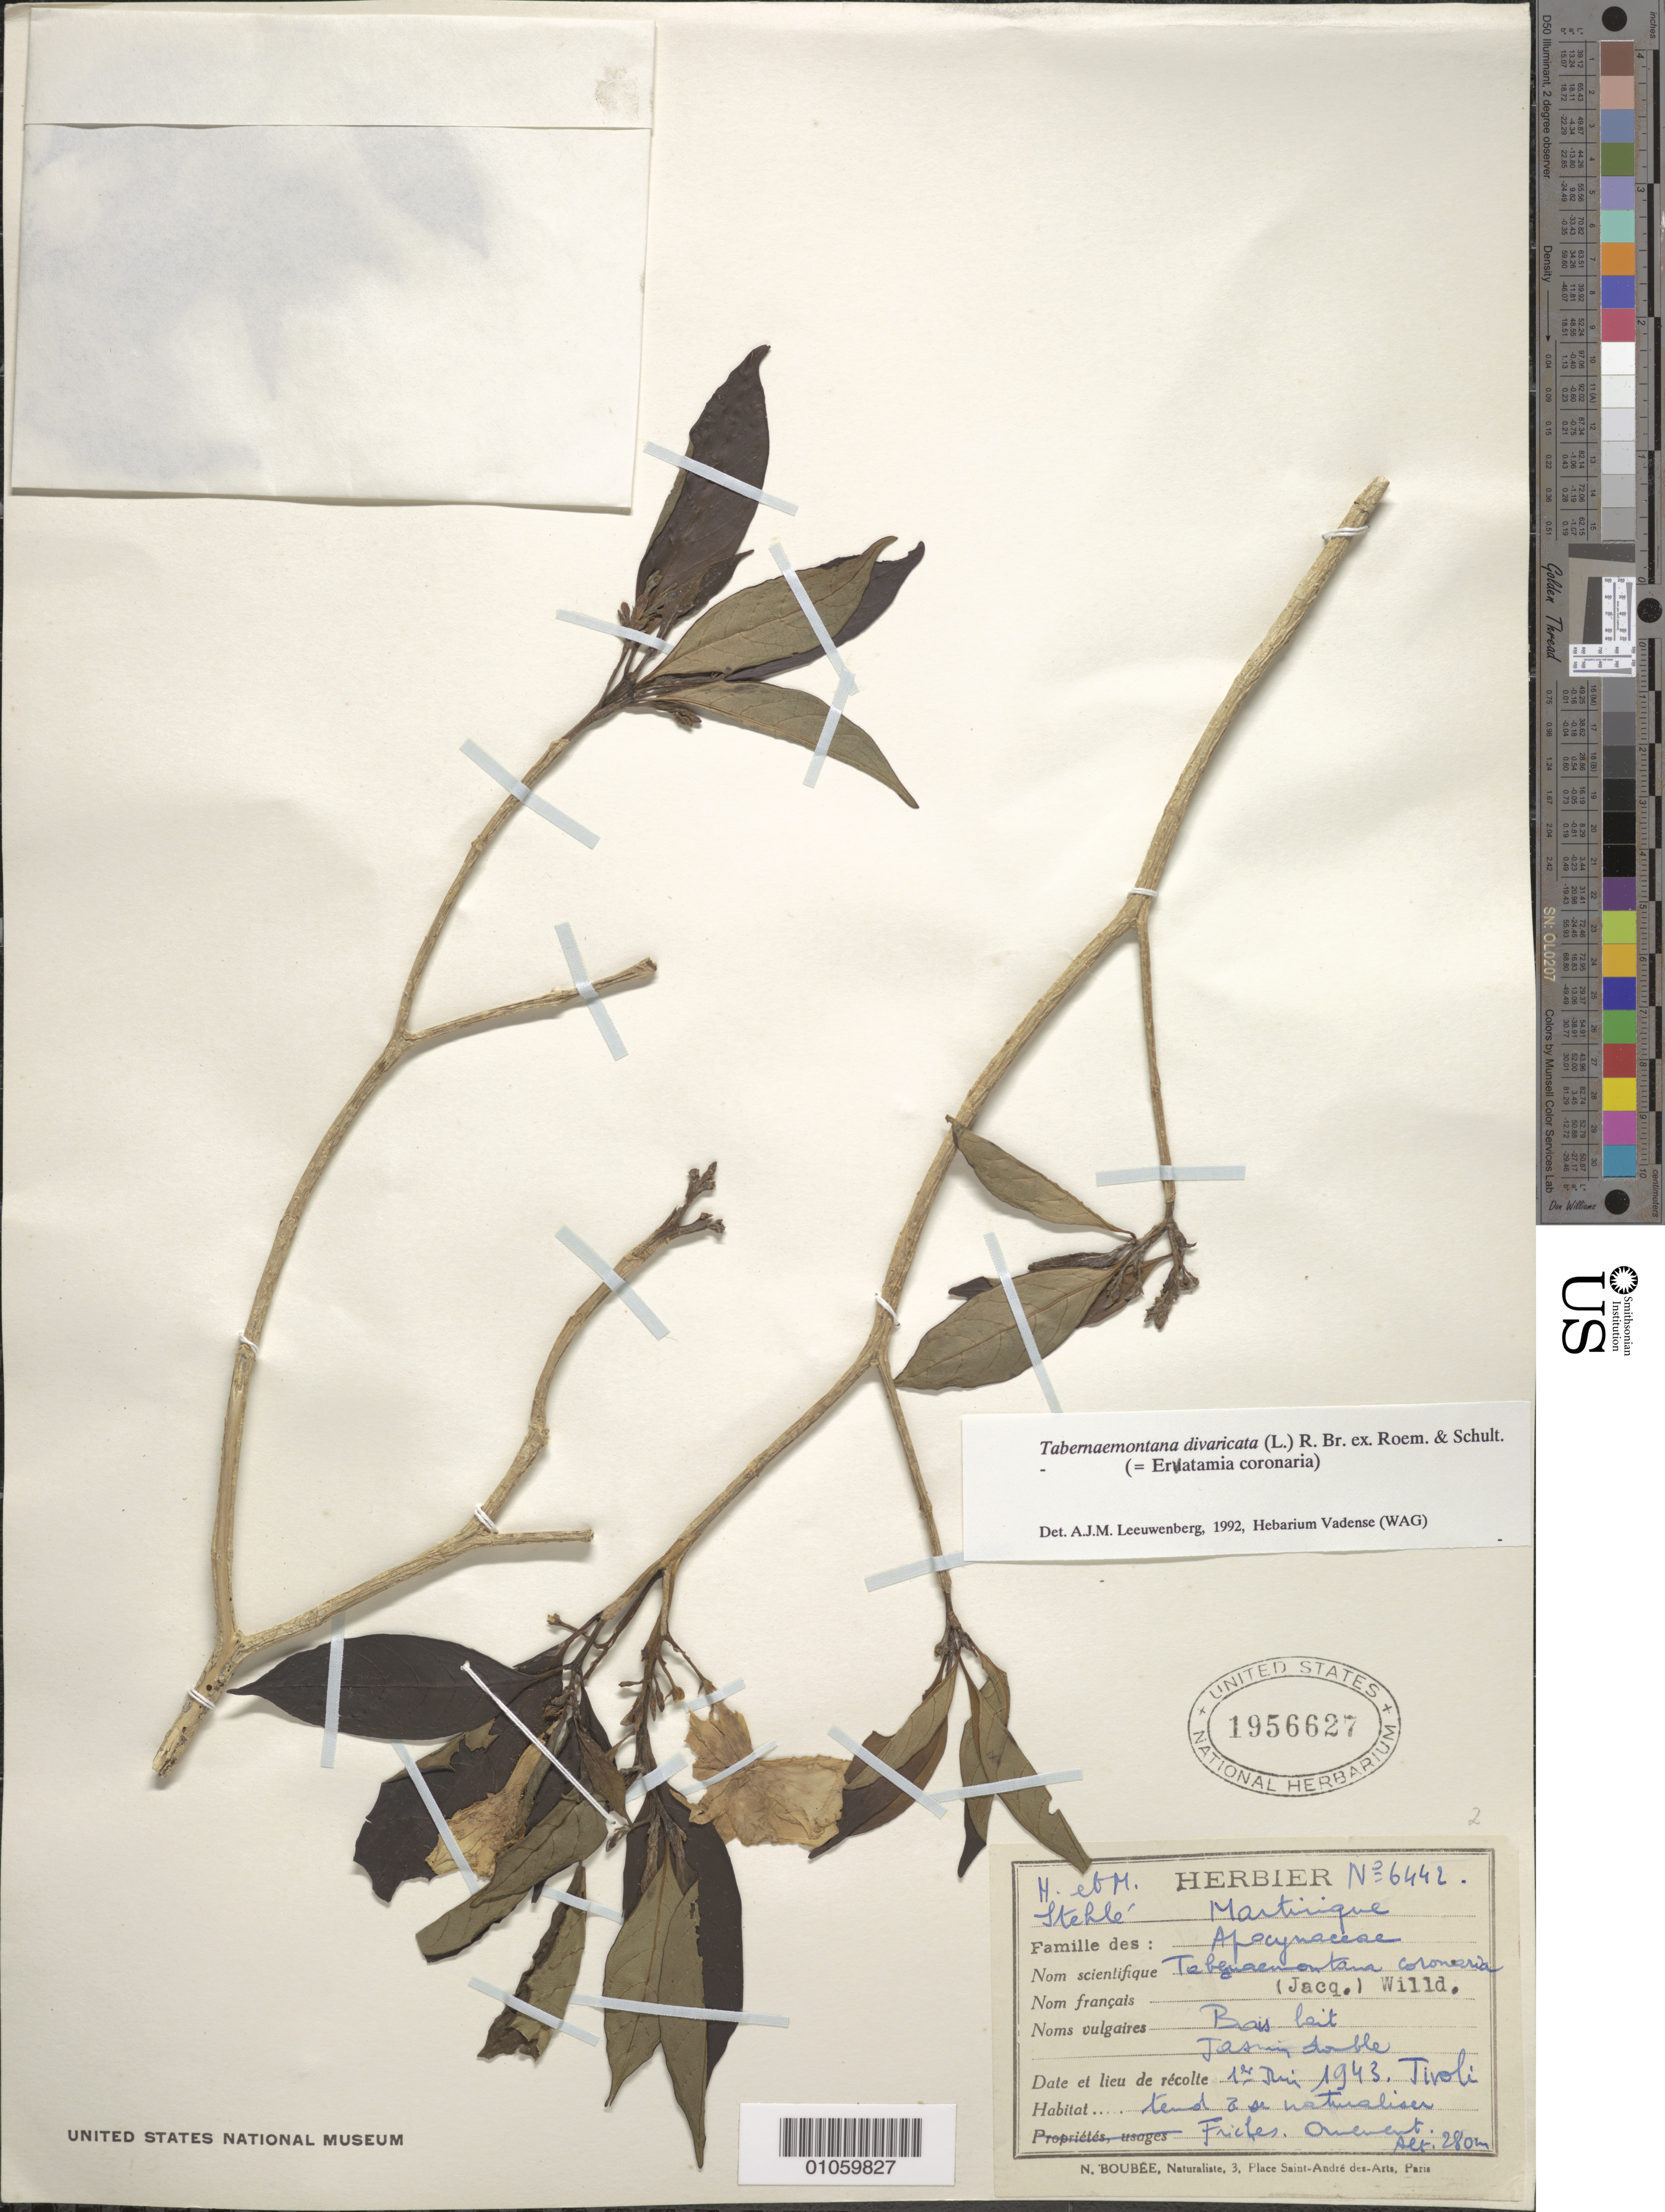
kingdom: Plantae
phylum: Tracheophyta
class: Magnoliopsida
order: Gentianales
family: Apocynaceae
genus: Tabernaemontana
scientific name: Tabernaemontana divaricata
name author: (L.) R. Br. ex Roem. & Schult.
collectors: H. Stehlé & M. Stehlé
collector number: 6442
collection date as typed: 01 Jun 1943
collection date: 1943-06-01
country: Martinique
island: Martinique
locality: Tivoli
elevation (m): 28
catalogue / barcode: US 1956627